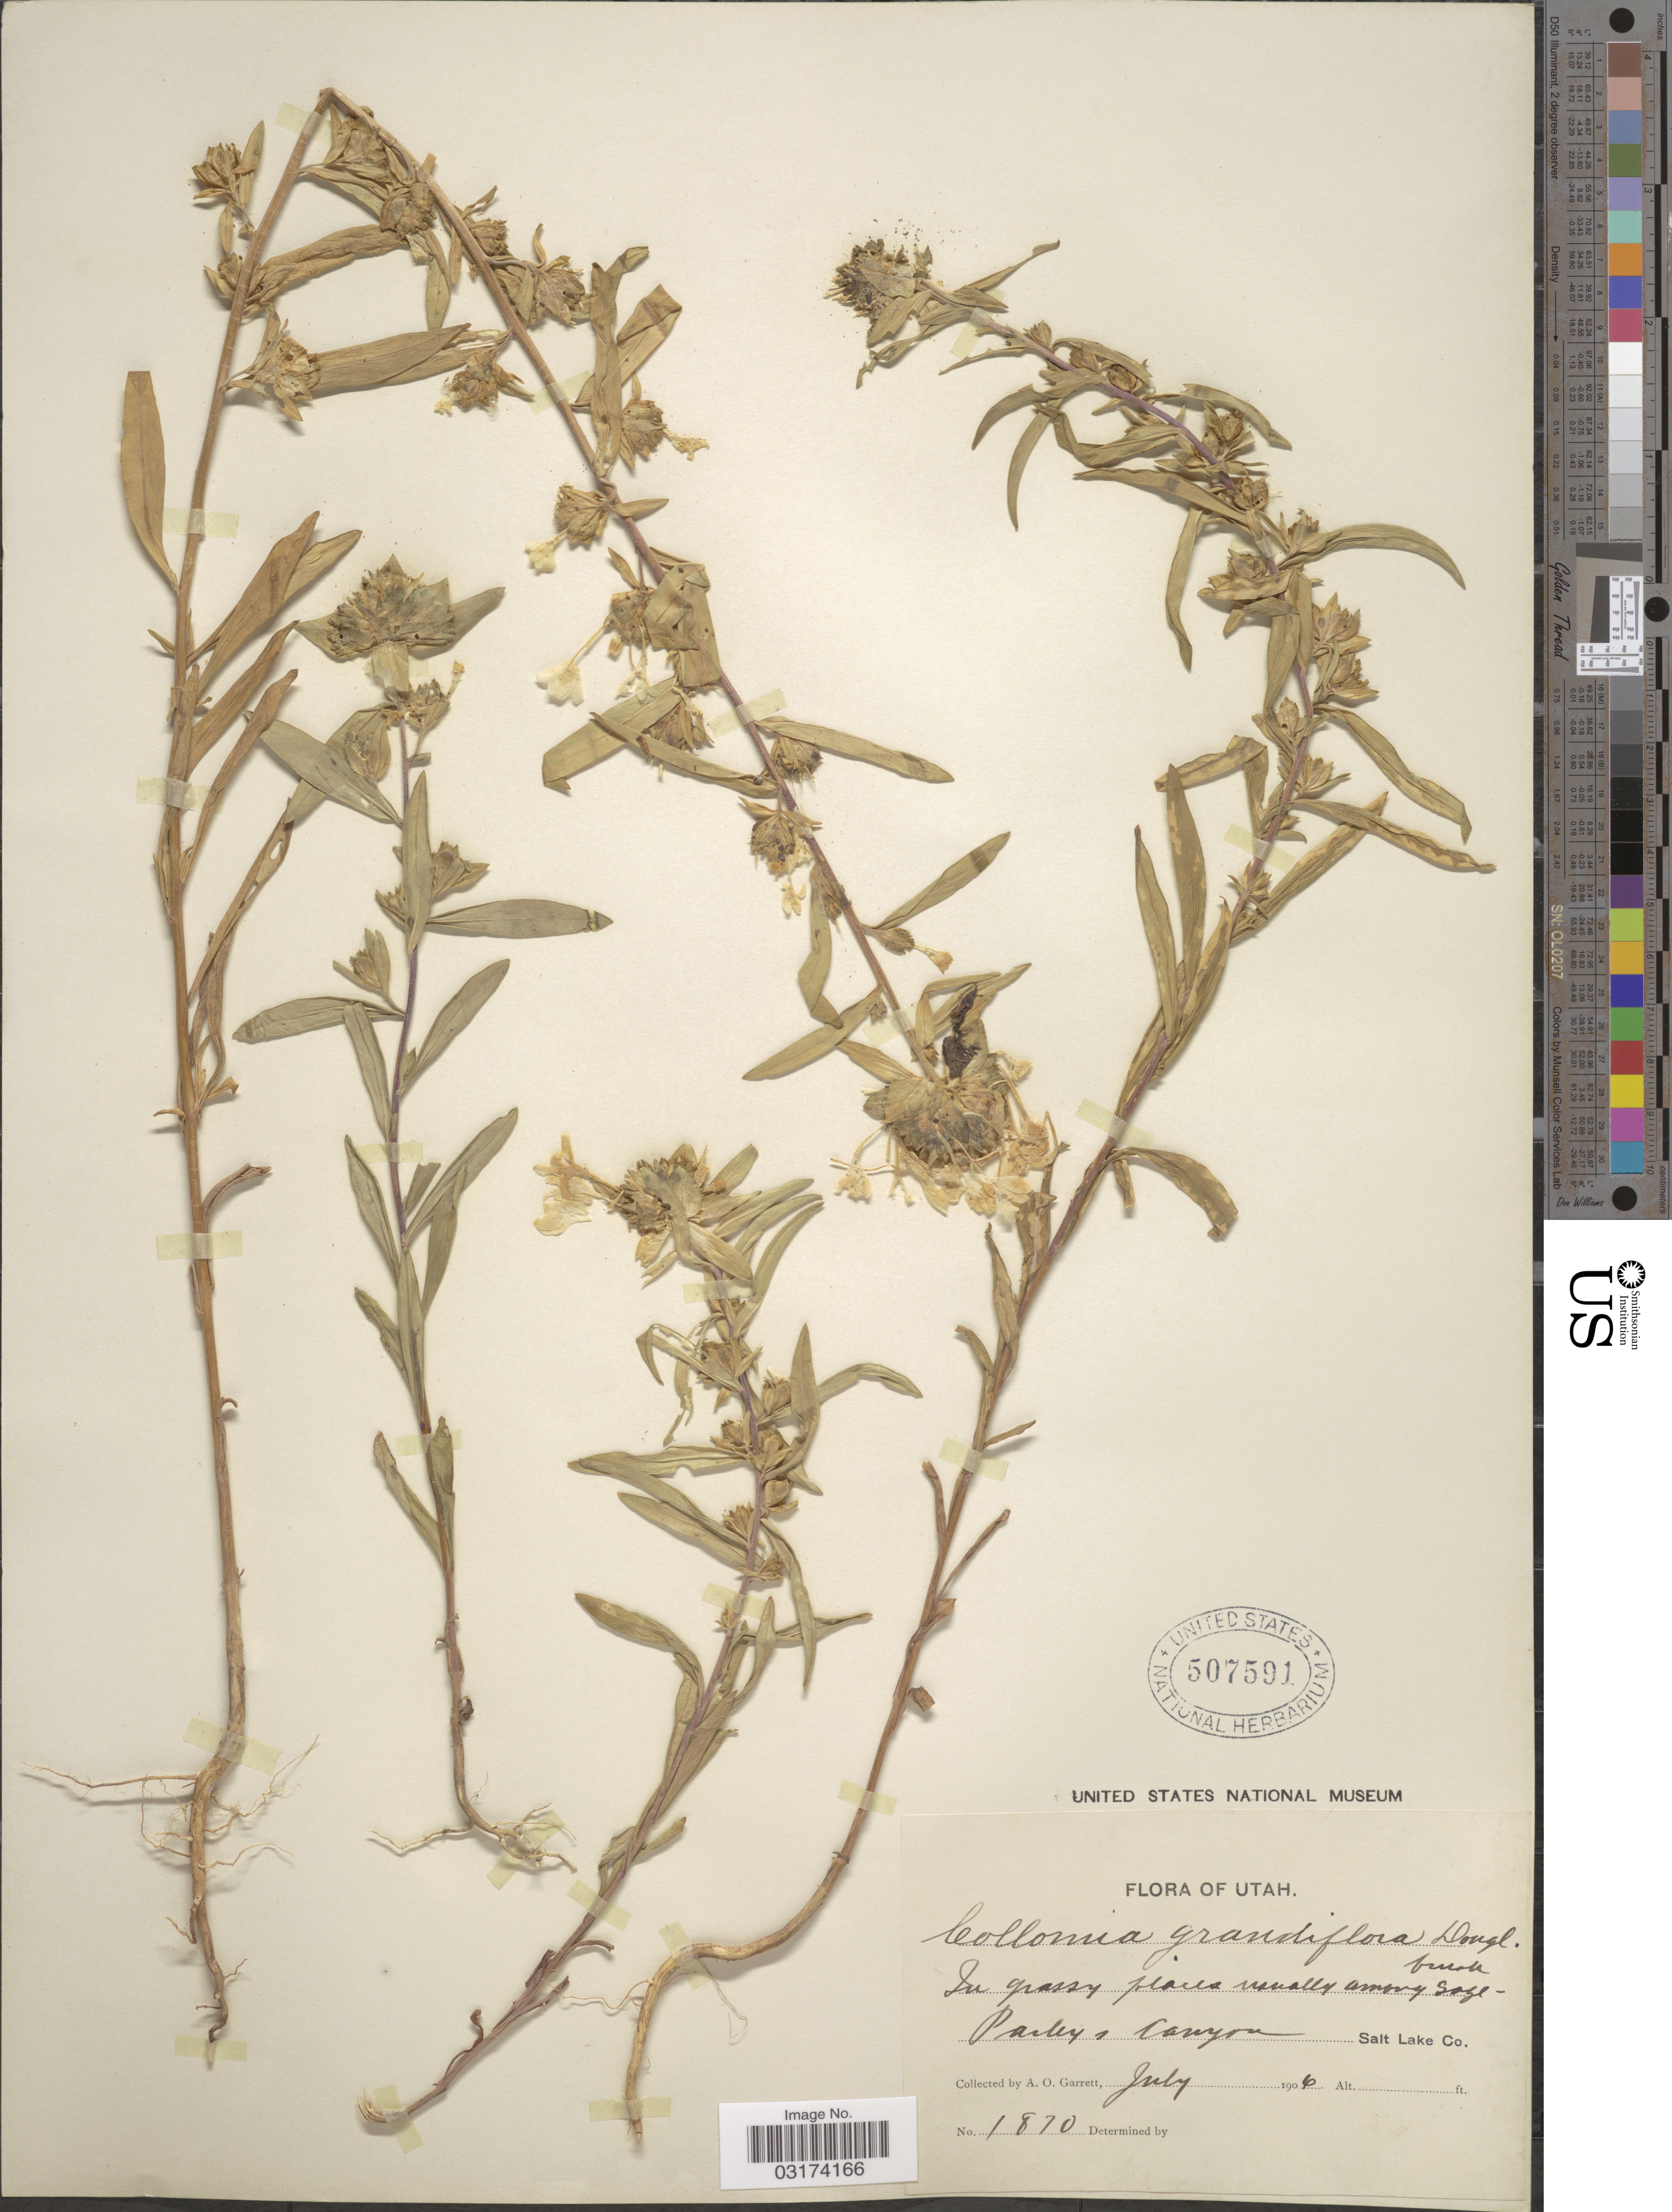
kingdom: Plantae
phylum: Tracheophyta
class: Magnoliopsida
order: Ericales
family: Polemoniaceae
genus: Collomia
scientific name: Collomia grandiflora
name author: Douglas ex Lindl.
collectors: A. O. Garrett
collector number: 1870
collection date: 1906-07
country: United States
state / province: Utah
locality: In grassy places usually among sage- Parley's Canyon. Salt Lake Co.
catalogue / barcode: US 507591